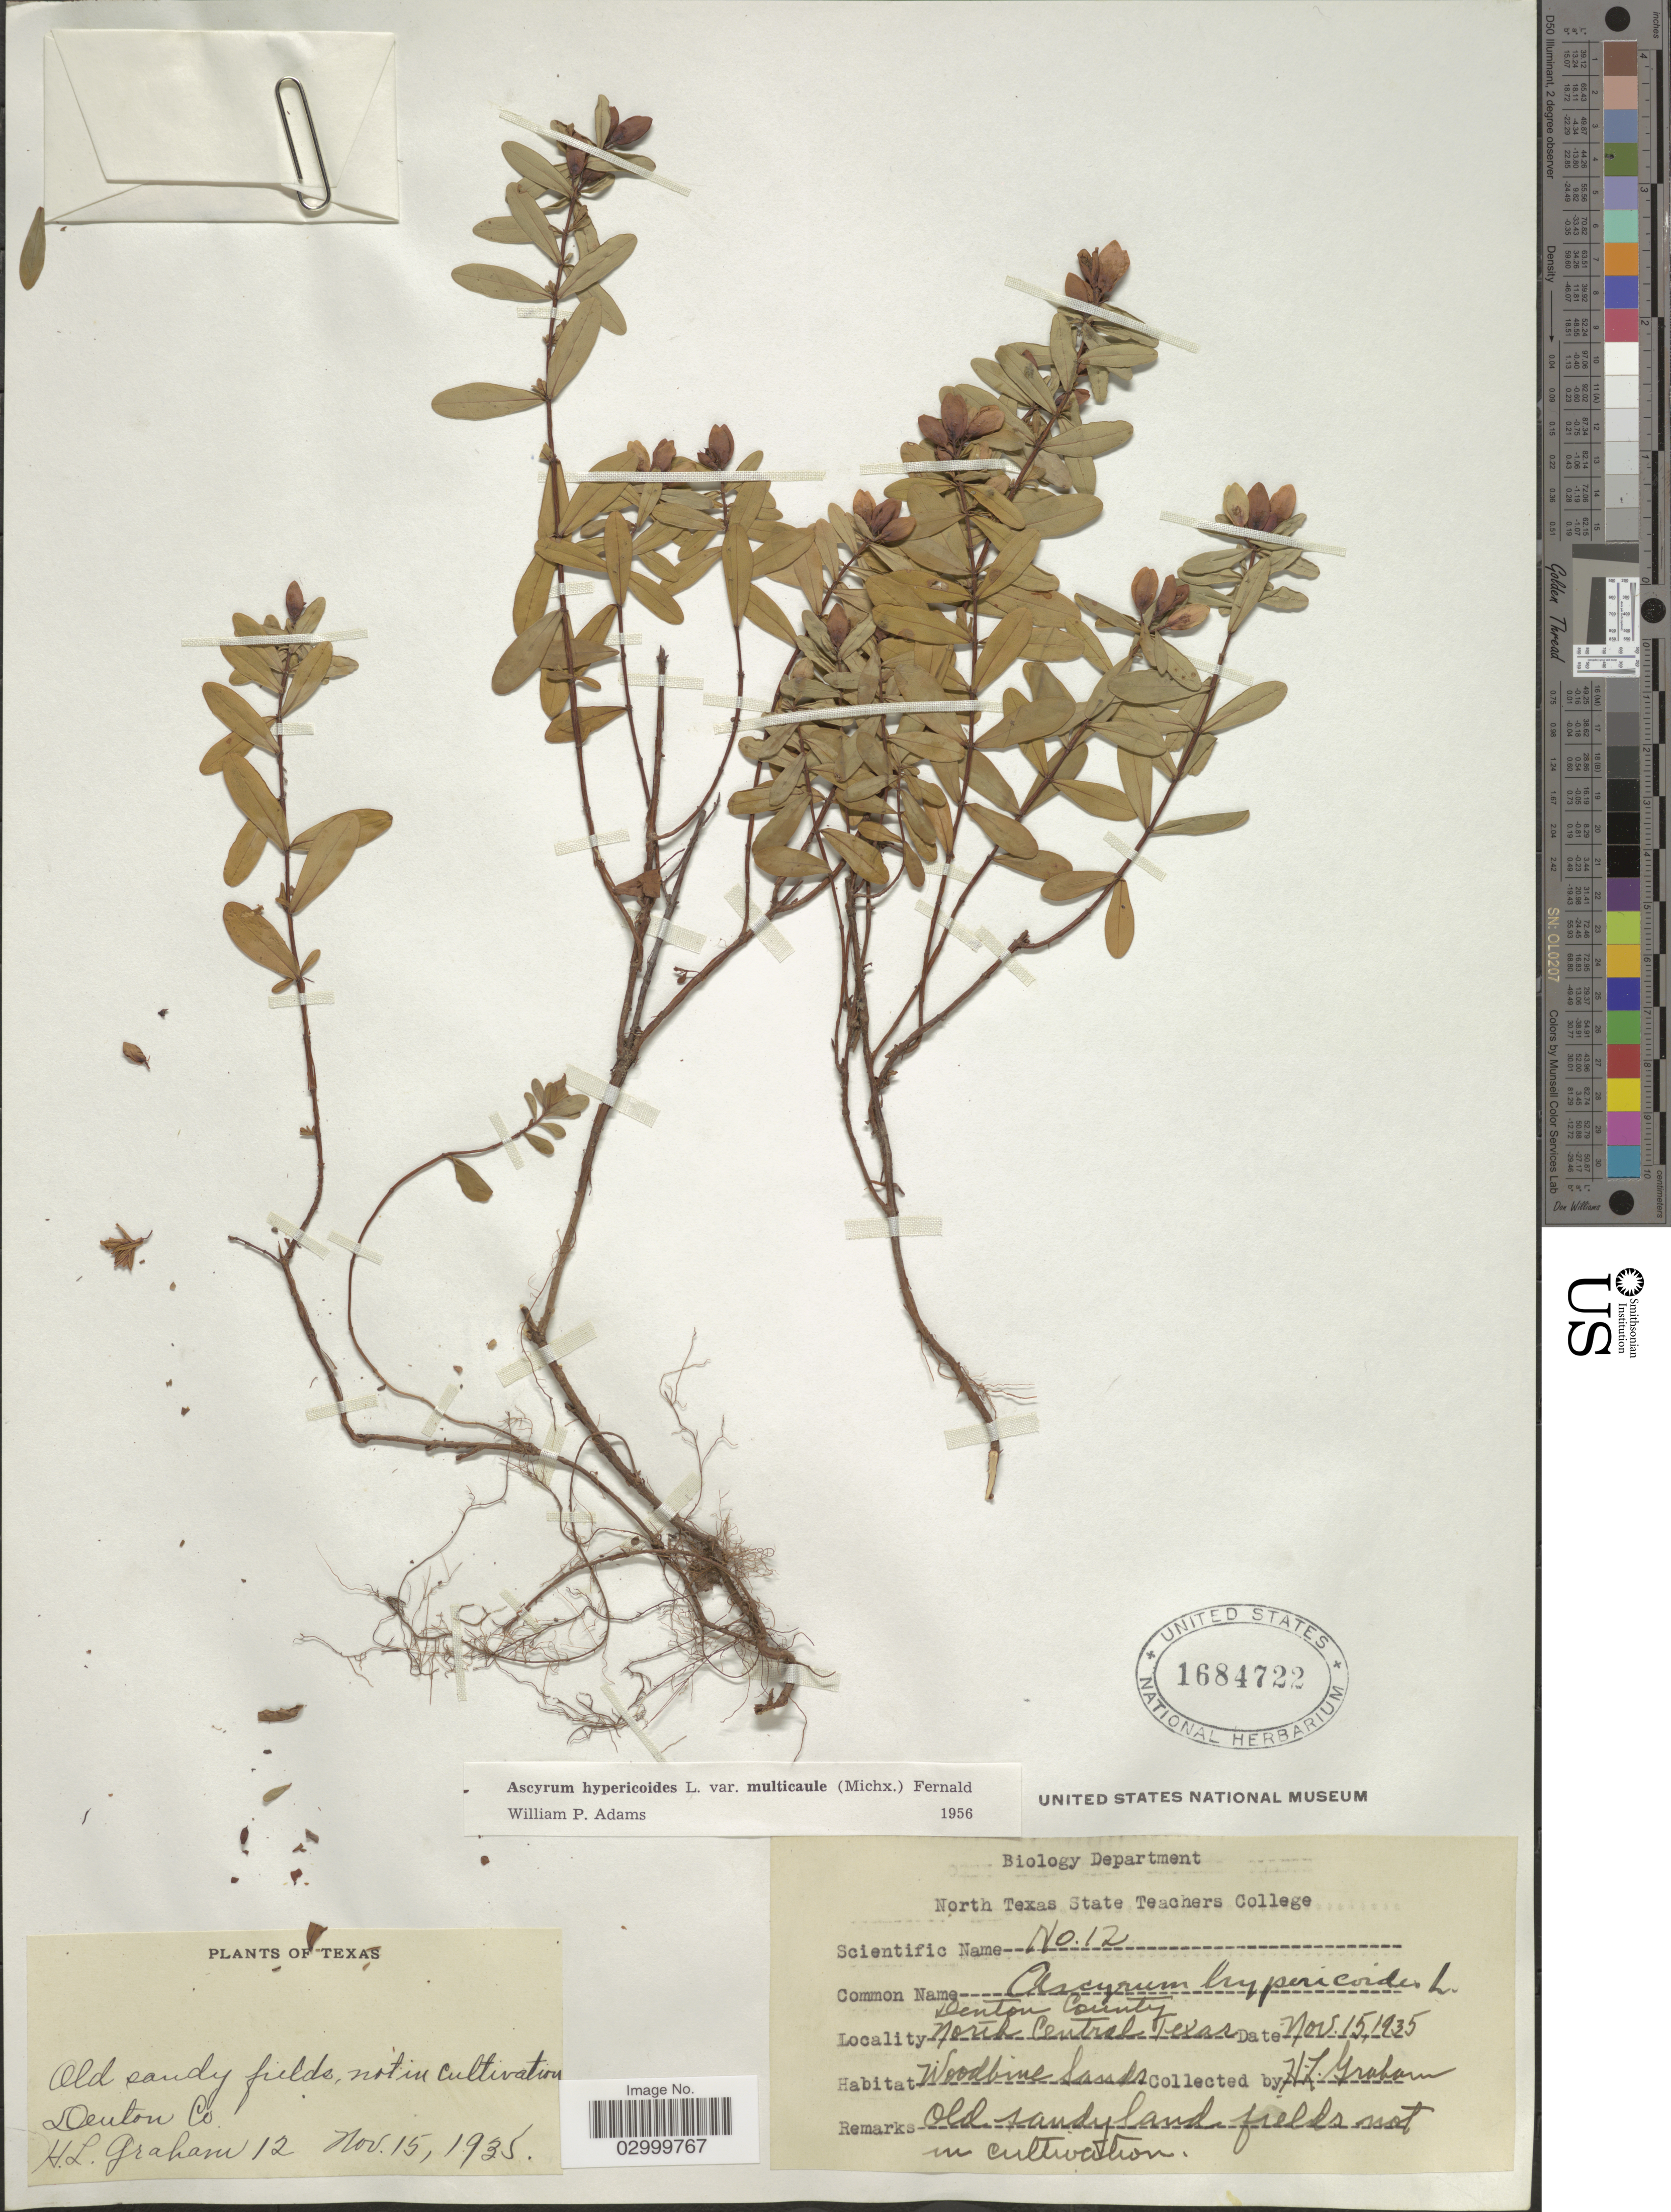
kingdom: Plantae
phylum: Tracheophyta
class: Magnoliopsida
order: Malpighiales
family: Hypericaceae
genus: Hypericum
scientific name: Hypericum stragulum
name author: W.P. Adams & N. Robson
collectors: H. L. Graham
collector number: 12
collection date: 1935-11-15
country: United States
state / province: Texas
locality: North Central Texas, Deuton Co.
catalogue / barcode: US 1684722